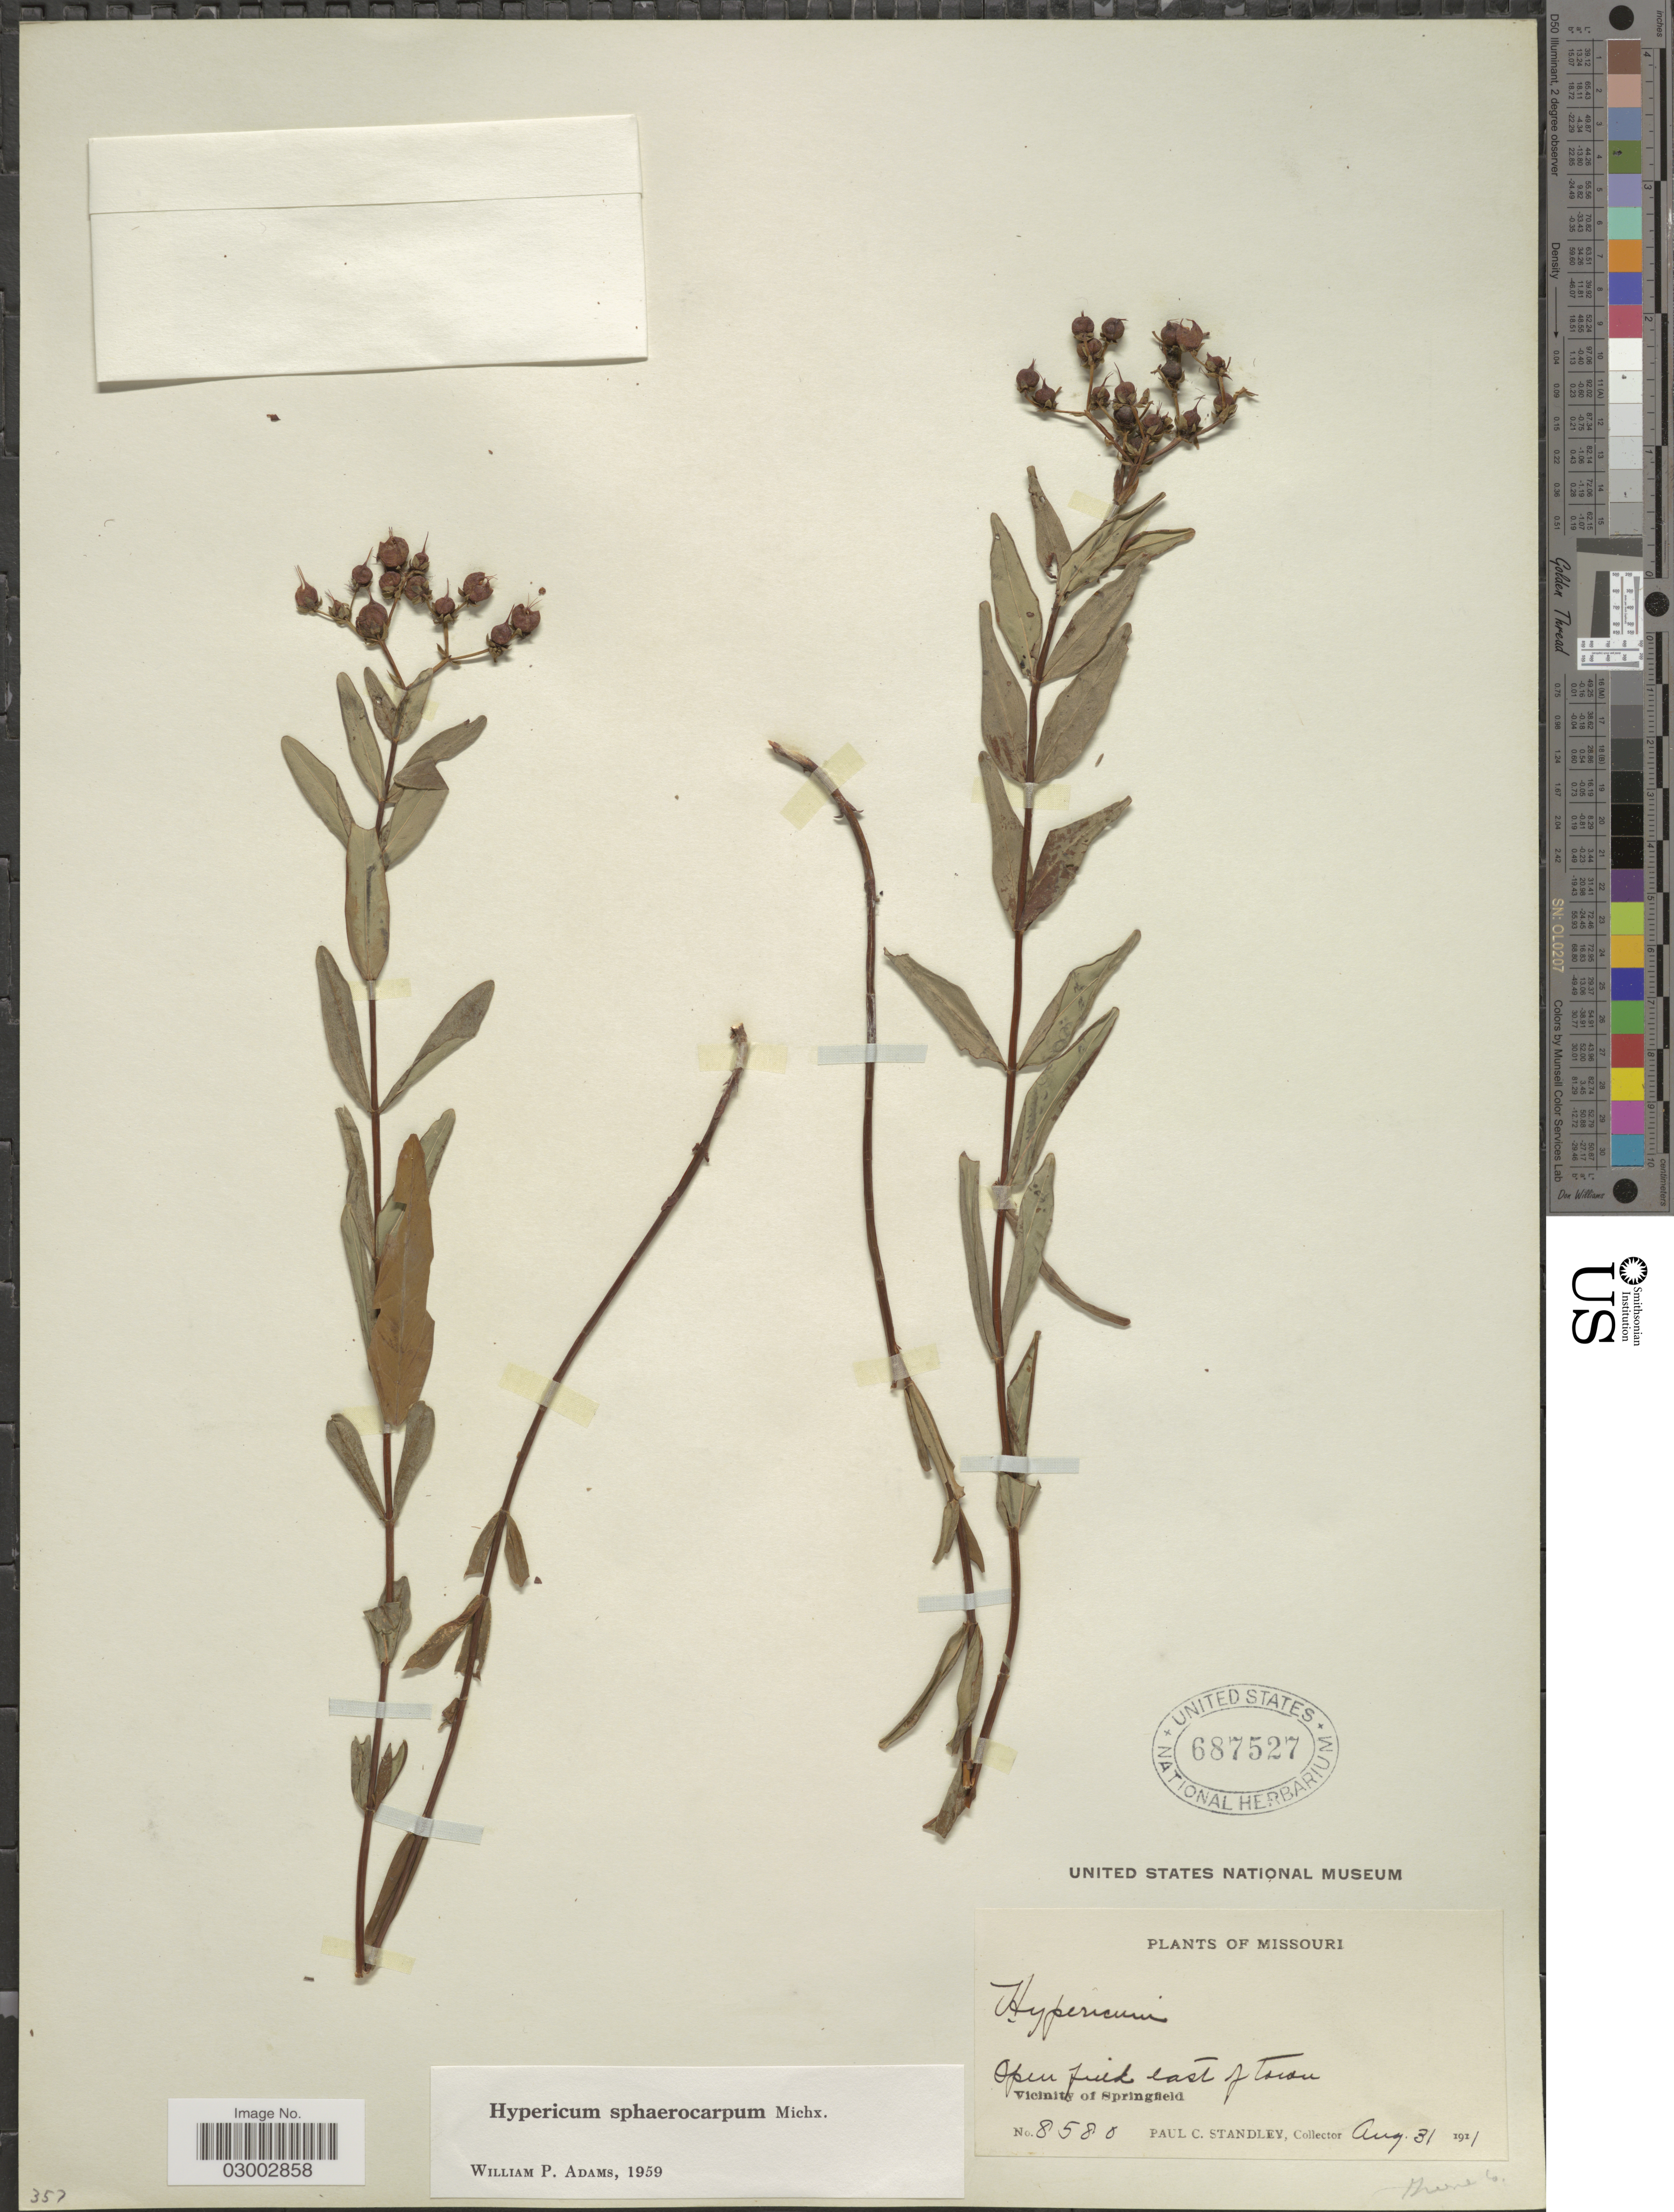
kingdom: Plantae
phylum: Tracheophyta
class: Magnoliopsida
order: Malpighiales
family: Hypericaceae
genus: Hypericum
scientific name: Hypericum sphaerocarpum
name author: Michx.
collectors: P. C. Standley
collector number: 8580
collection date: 1911-08-31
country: United States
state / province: Missouri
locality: Open field east of Toron. Vicinity of Springfield. Greene Co.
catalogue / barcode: US 687527